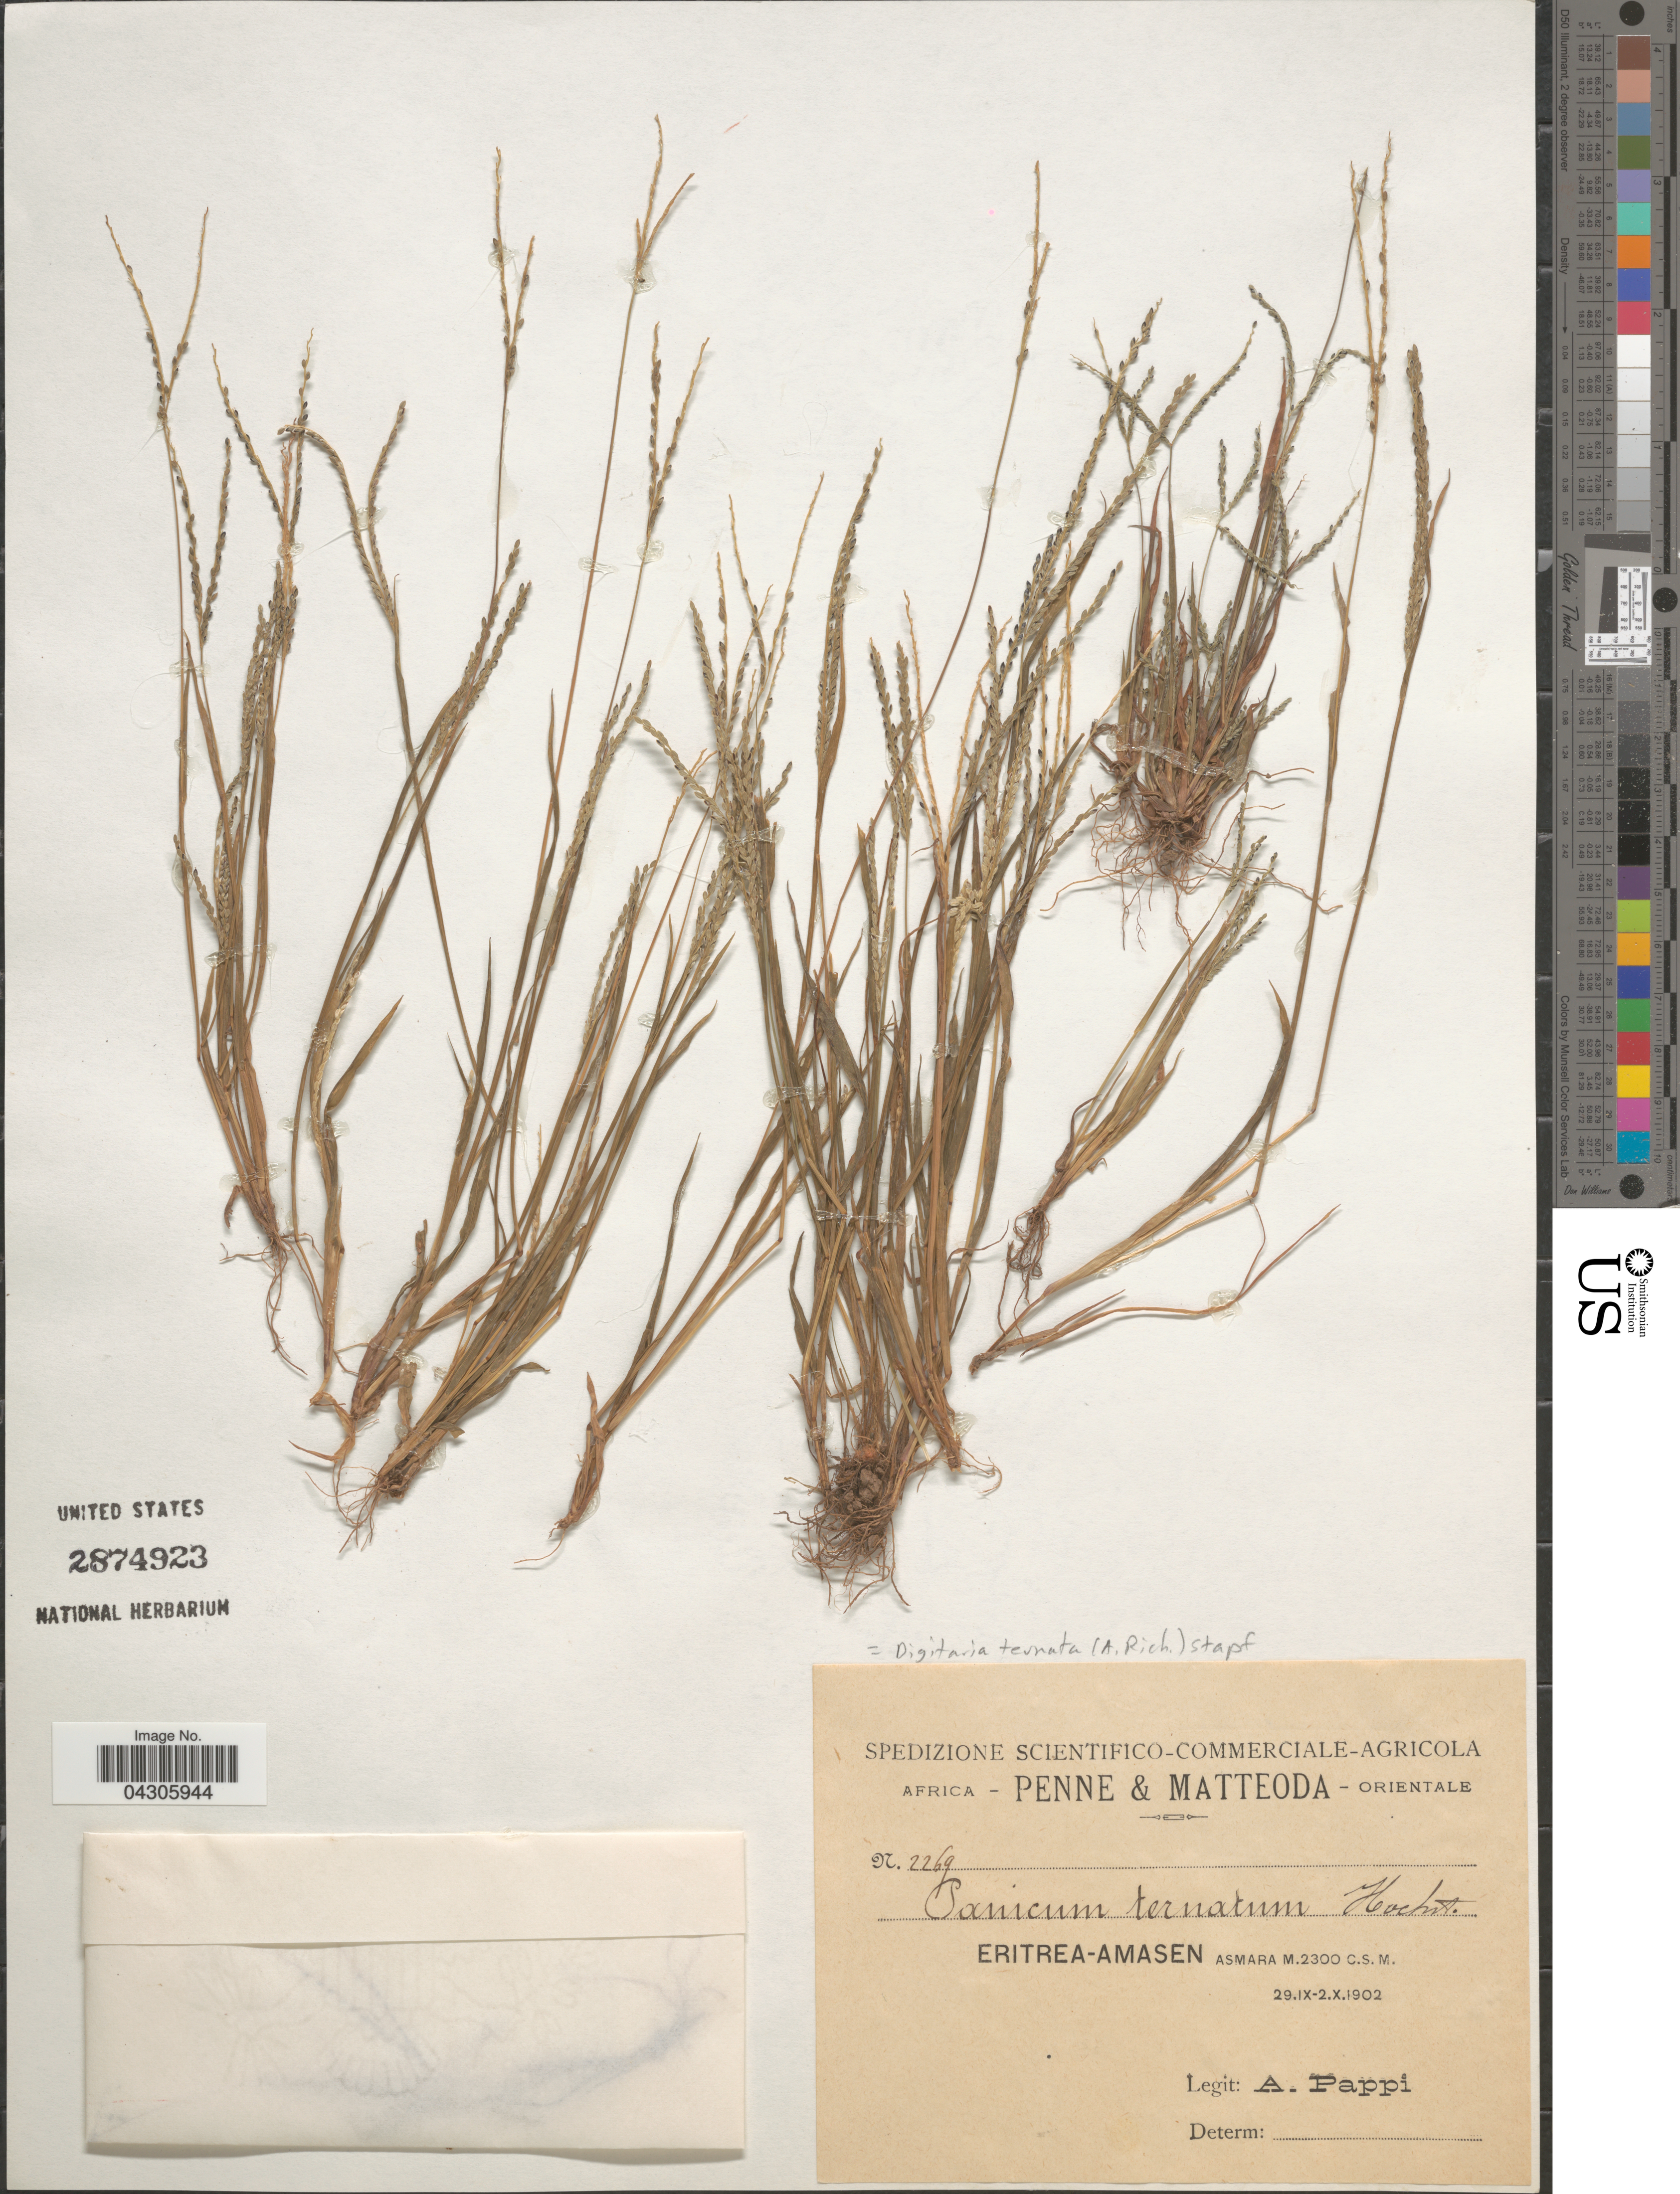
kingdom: Plantae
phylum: Tracheophyta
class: Liliopsida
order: Poales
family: Poaceae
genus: Digitaria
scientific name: Digitaria ternata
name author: (Hochr. ex A. Rich.) Stapf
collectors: A. Pappi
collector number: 2269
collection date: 1902-09-29/1902-10-02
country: Eritrea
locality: Africa Orientale. Amasen. Asmara.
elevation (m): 2300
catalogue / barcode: US 2874923